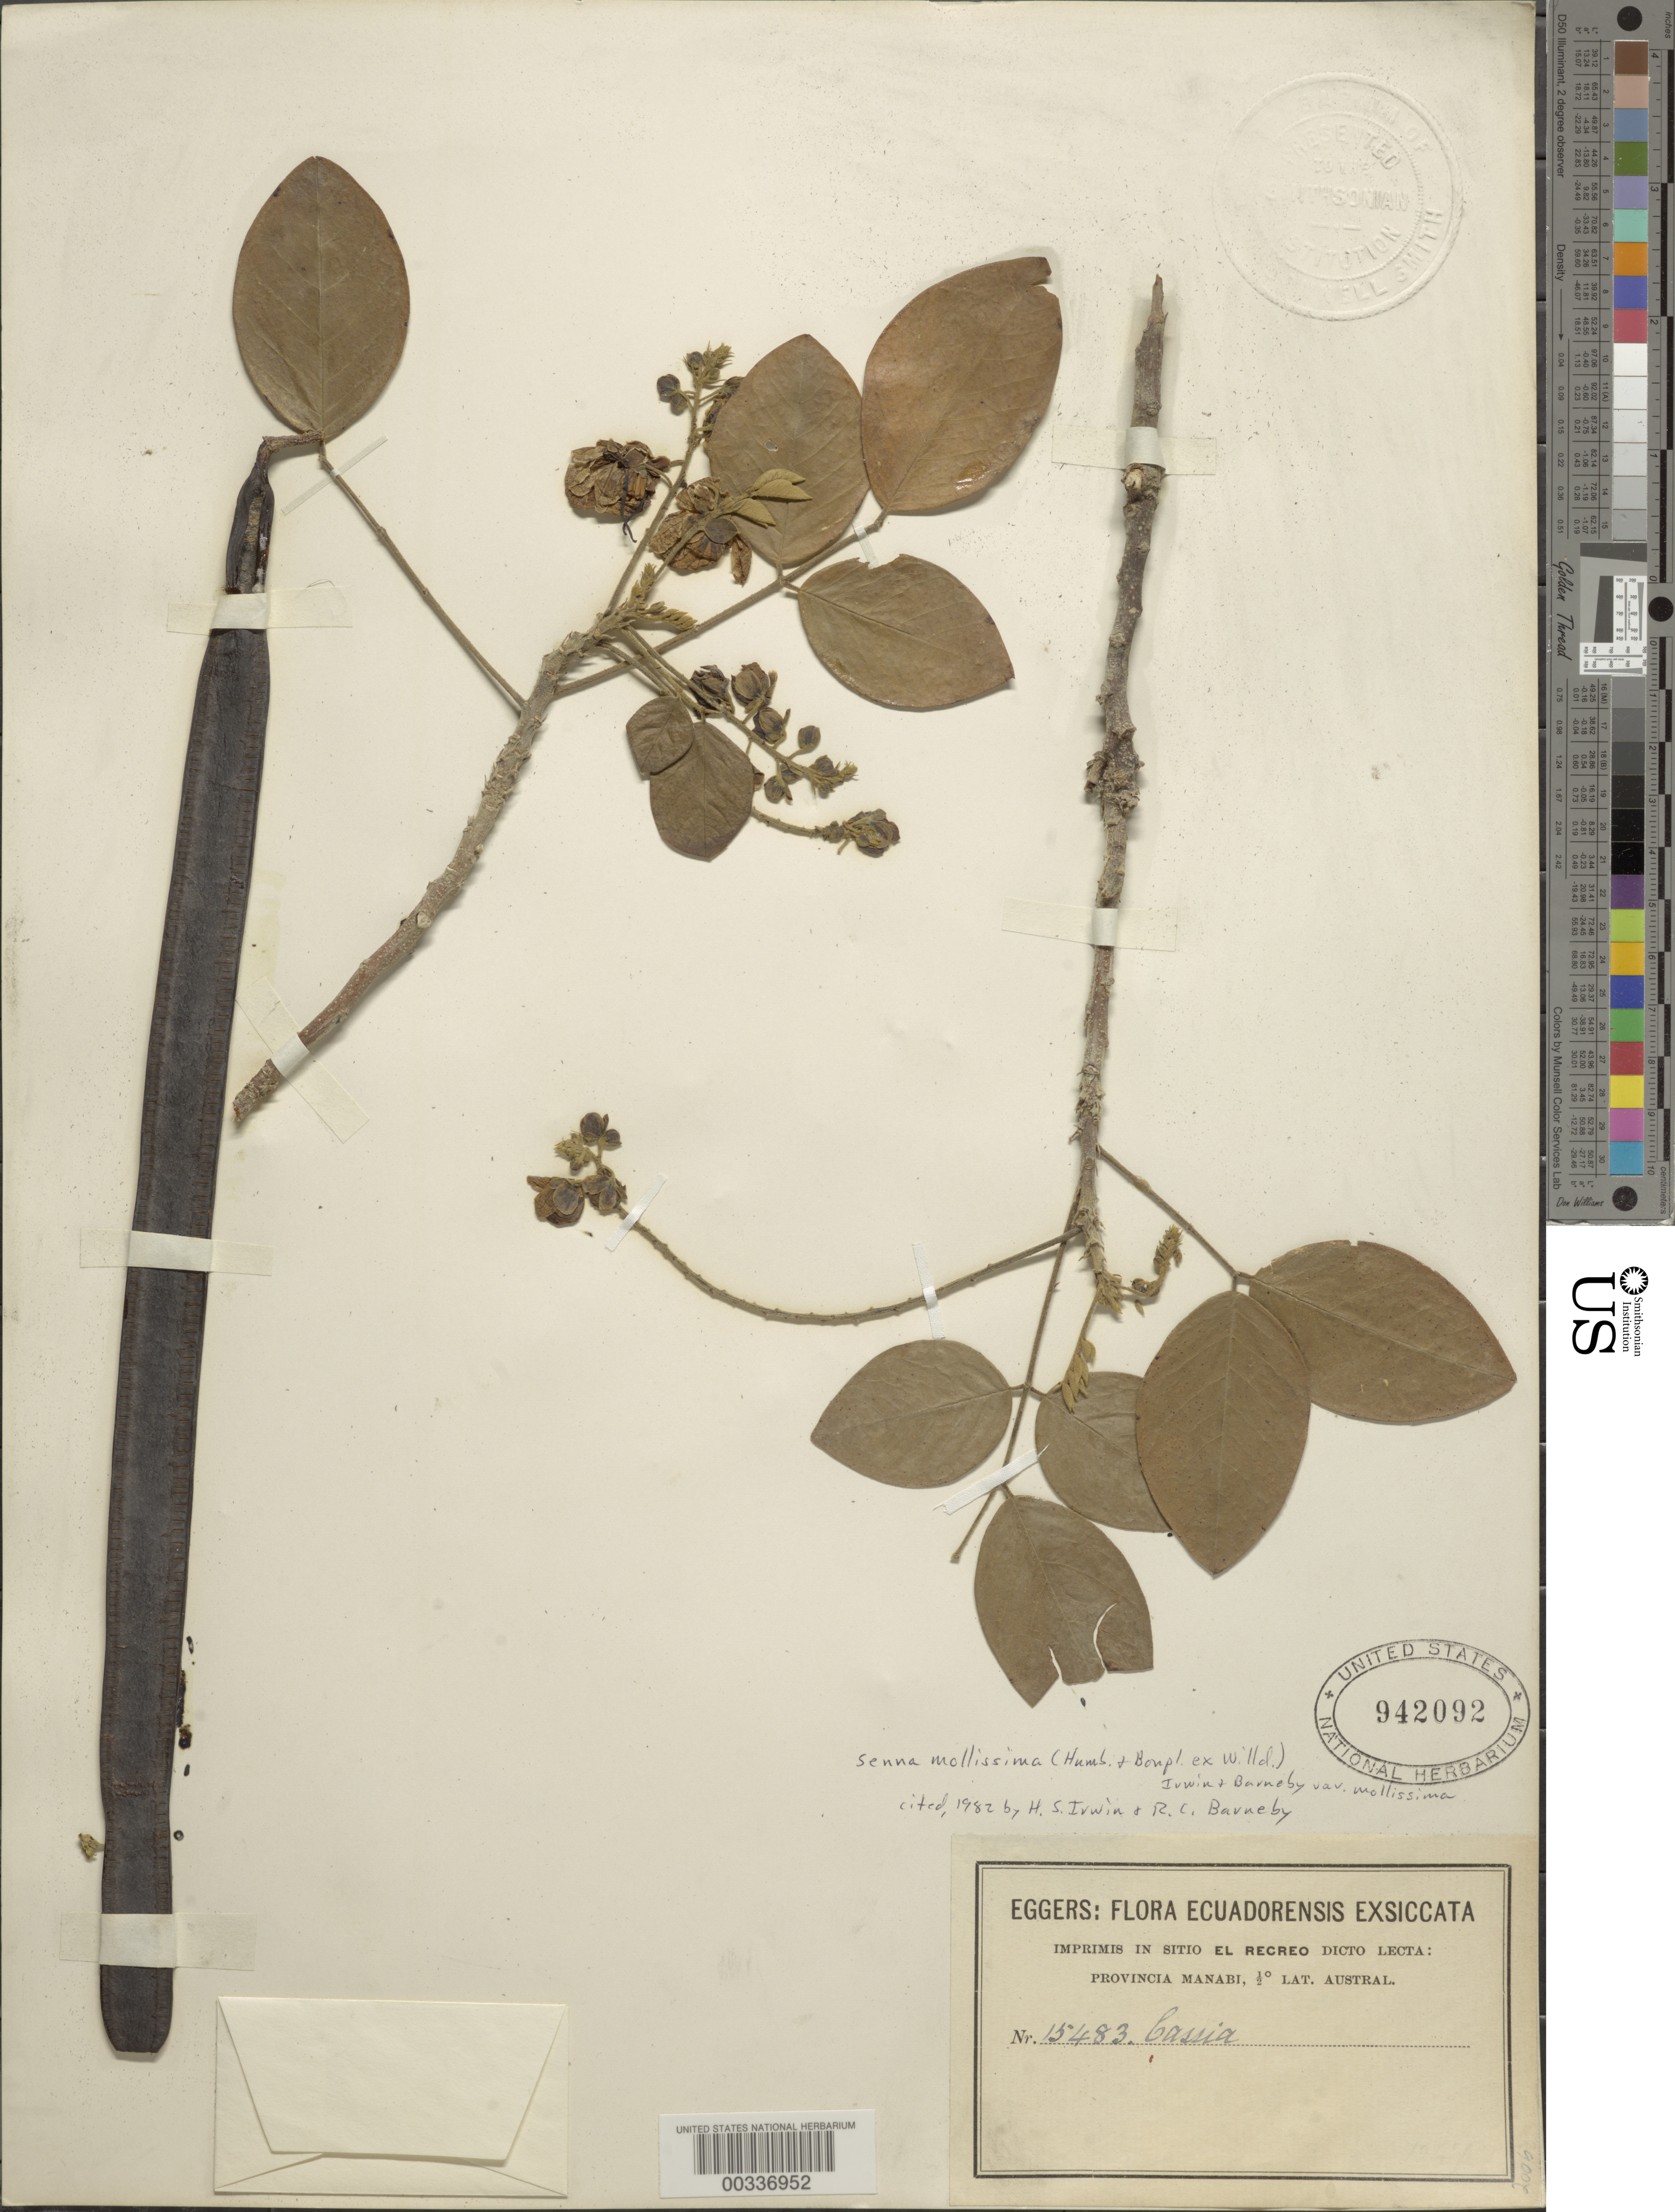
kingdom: Plantae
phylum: Tracheophyta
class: Magnoliopsida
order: Fabales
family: Fabaceae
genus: Senna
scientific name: Senna mollissima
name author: (Humb. & Bonpl. ex Willd.) H.S. Irwin & Barneby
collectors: H. F. A. von Eggers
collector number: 15483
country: Ecuador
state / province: Manabí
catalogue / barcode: US 942092